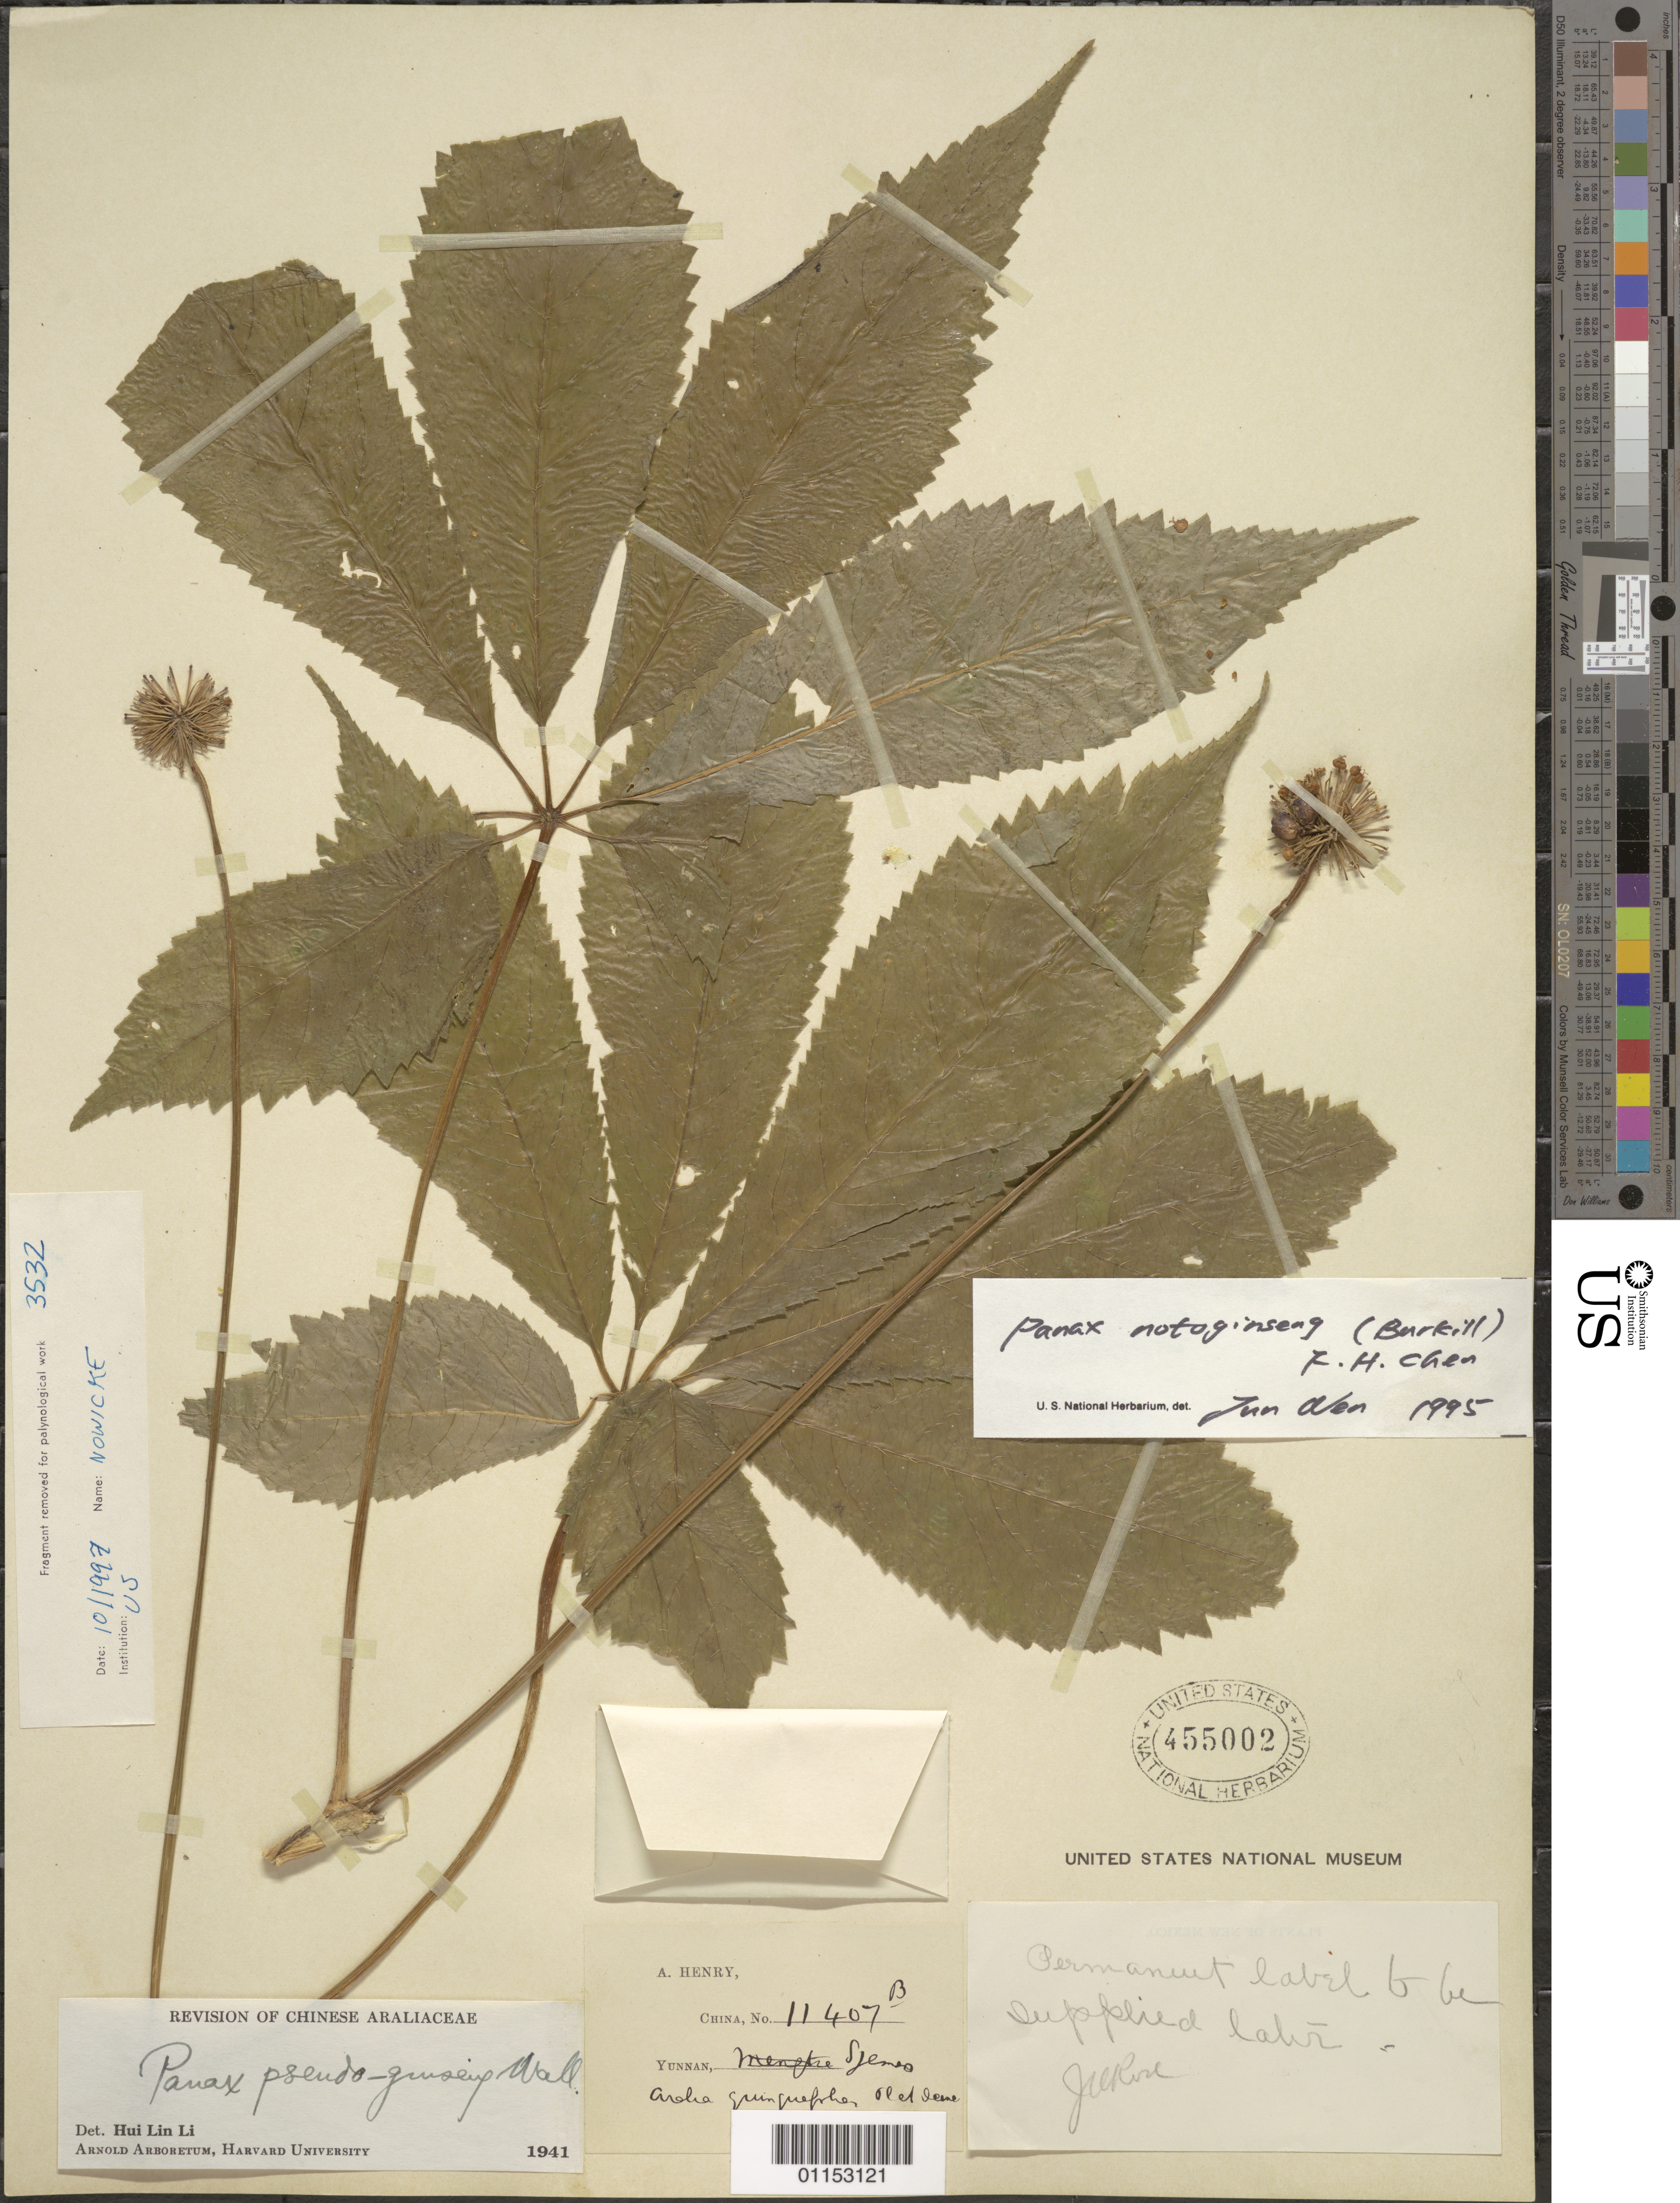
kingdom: Plantae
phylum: Tracheophyta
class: Magnoliopsida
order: Apiales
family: Araliaceae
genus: Panax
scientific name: Panax notoginseng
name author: (Burkill) F.H. Chen & C.H. Chow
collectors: A. Henry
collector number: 11407 B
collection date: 1885/1888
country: China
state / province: Yunnan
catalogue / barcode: US 455002